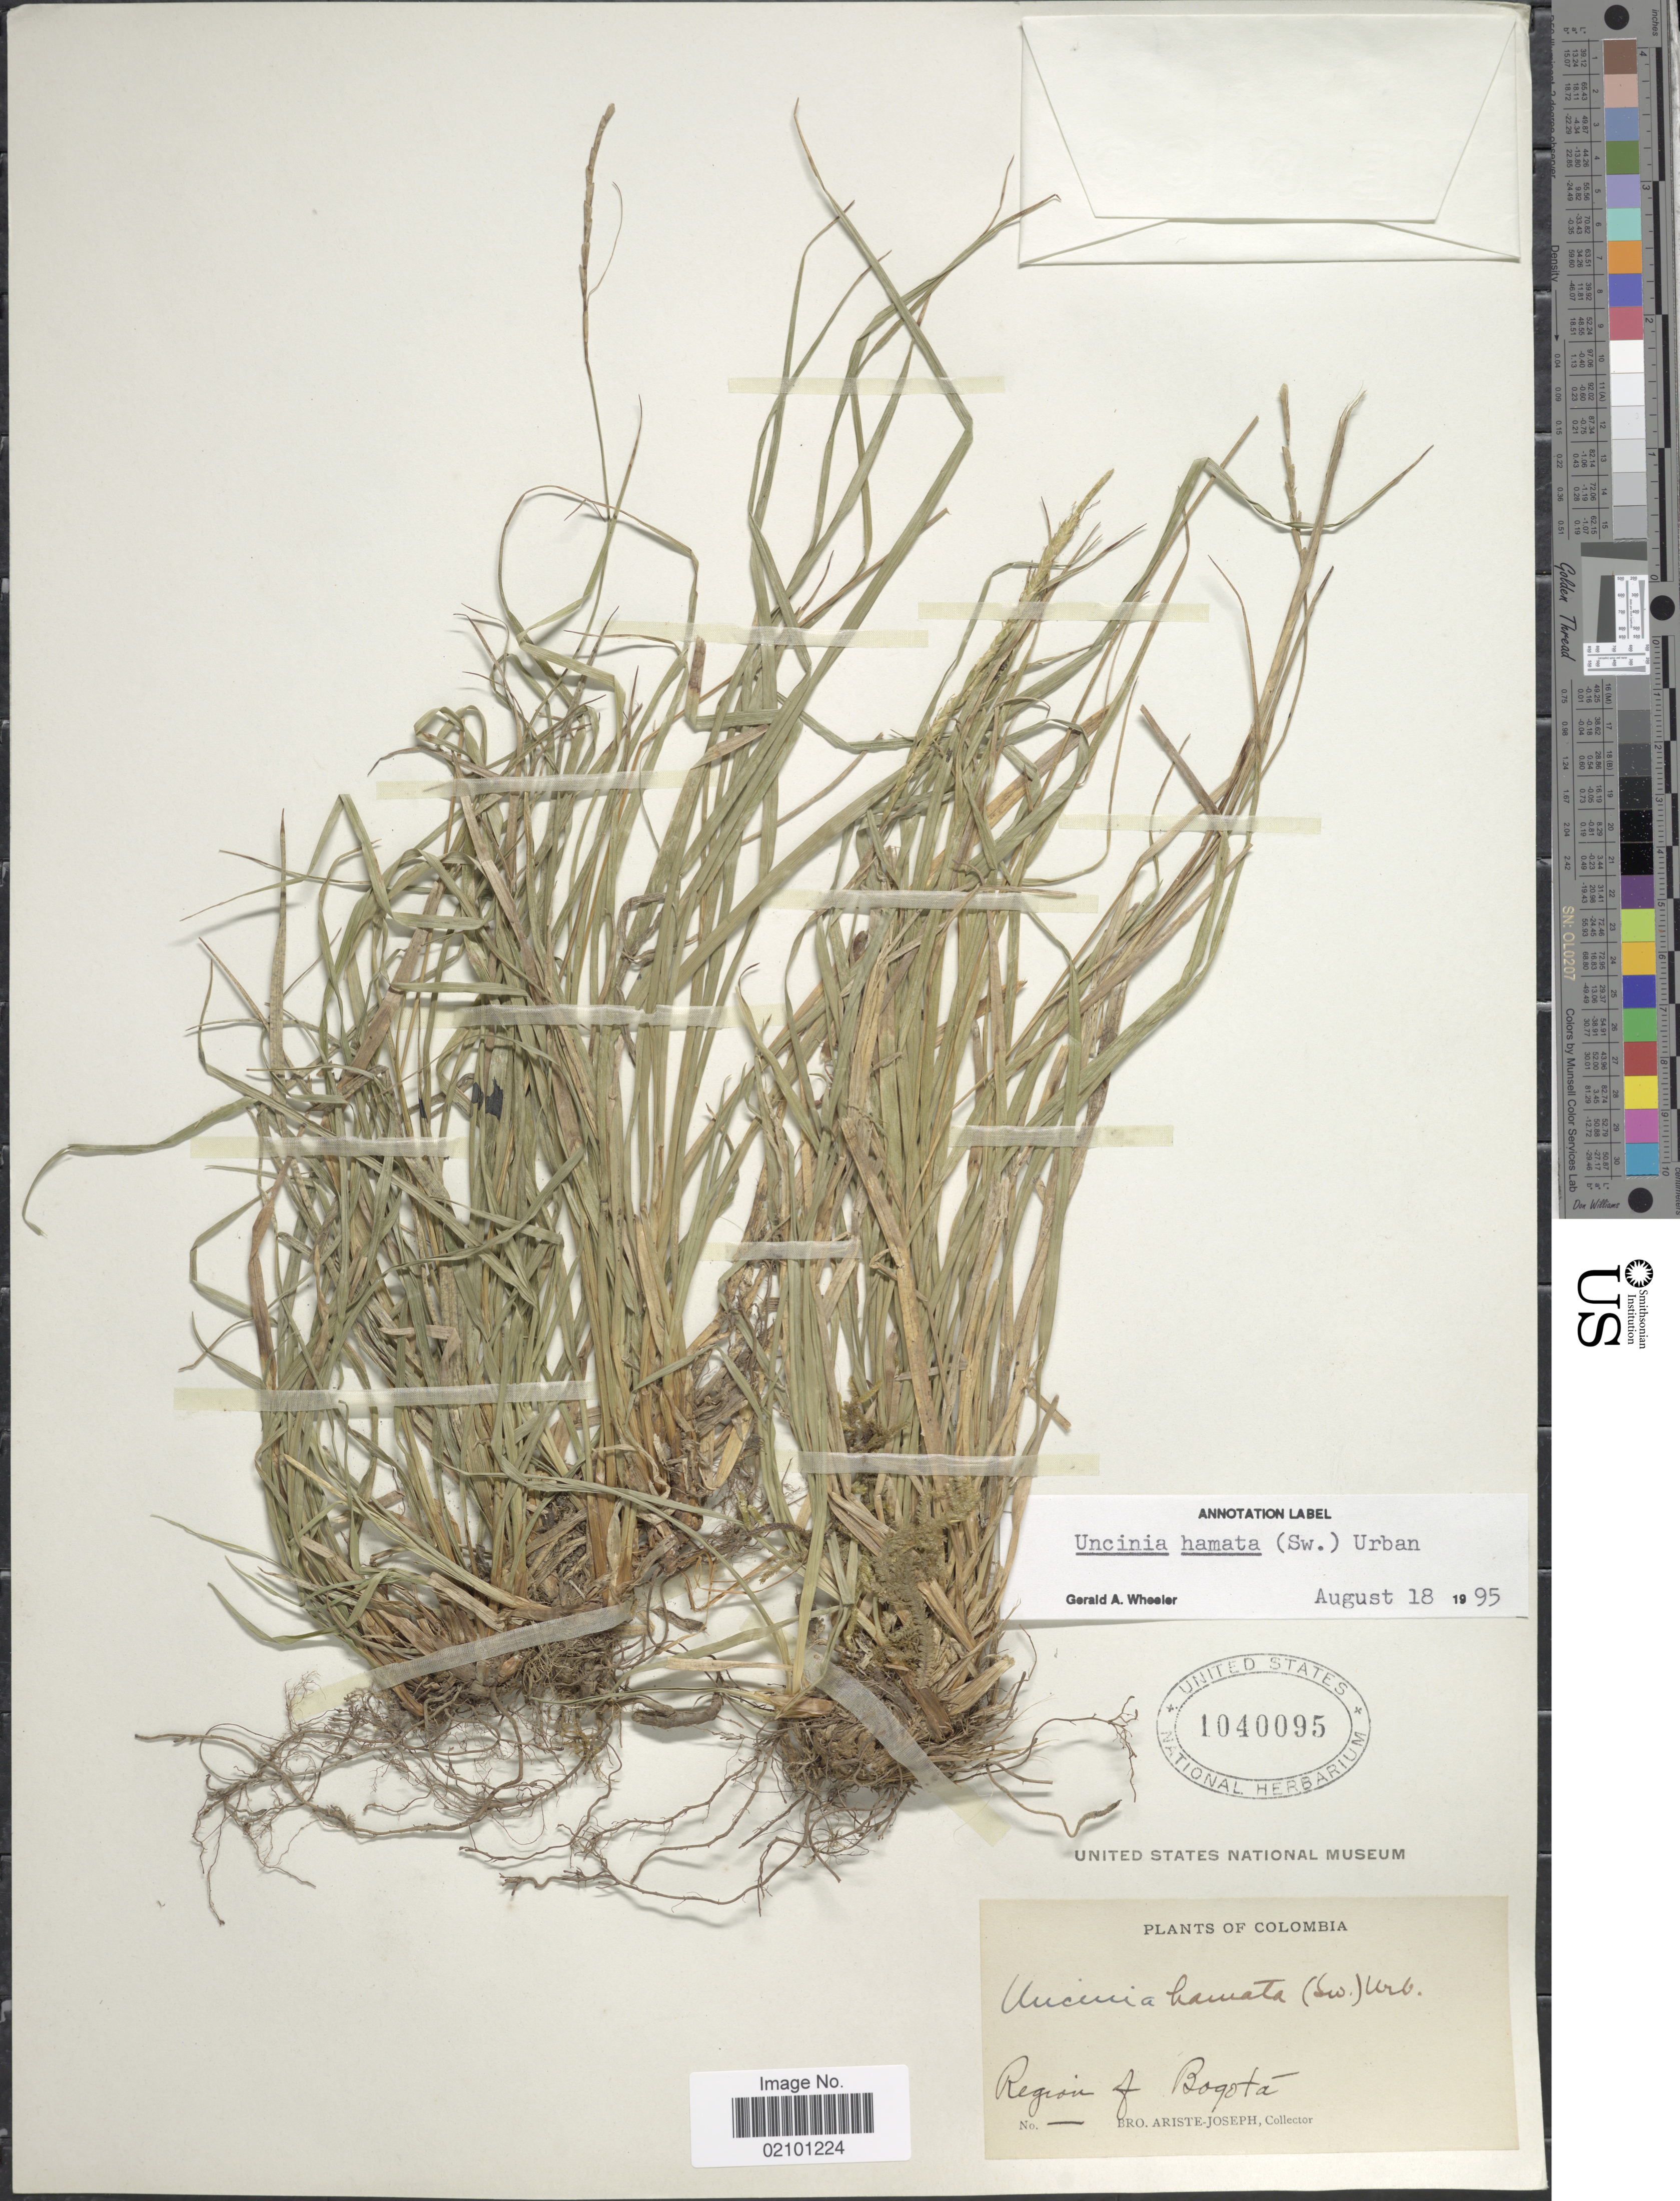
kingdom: Plantae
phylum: Tracheophyta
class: Liliopsida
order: Poales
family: Cyperaceae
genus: Carex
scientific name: Carex hamata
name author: Sw.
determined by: Strong, M. T., (US), Smithsonian Institution - National Museum of Natural History (UNITED STATES)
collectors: Bro. Ariste-Joseph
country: Colombia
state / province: Bogota D.C.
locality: Region of Bogota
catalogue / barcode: US 1040095